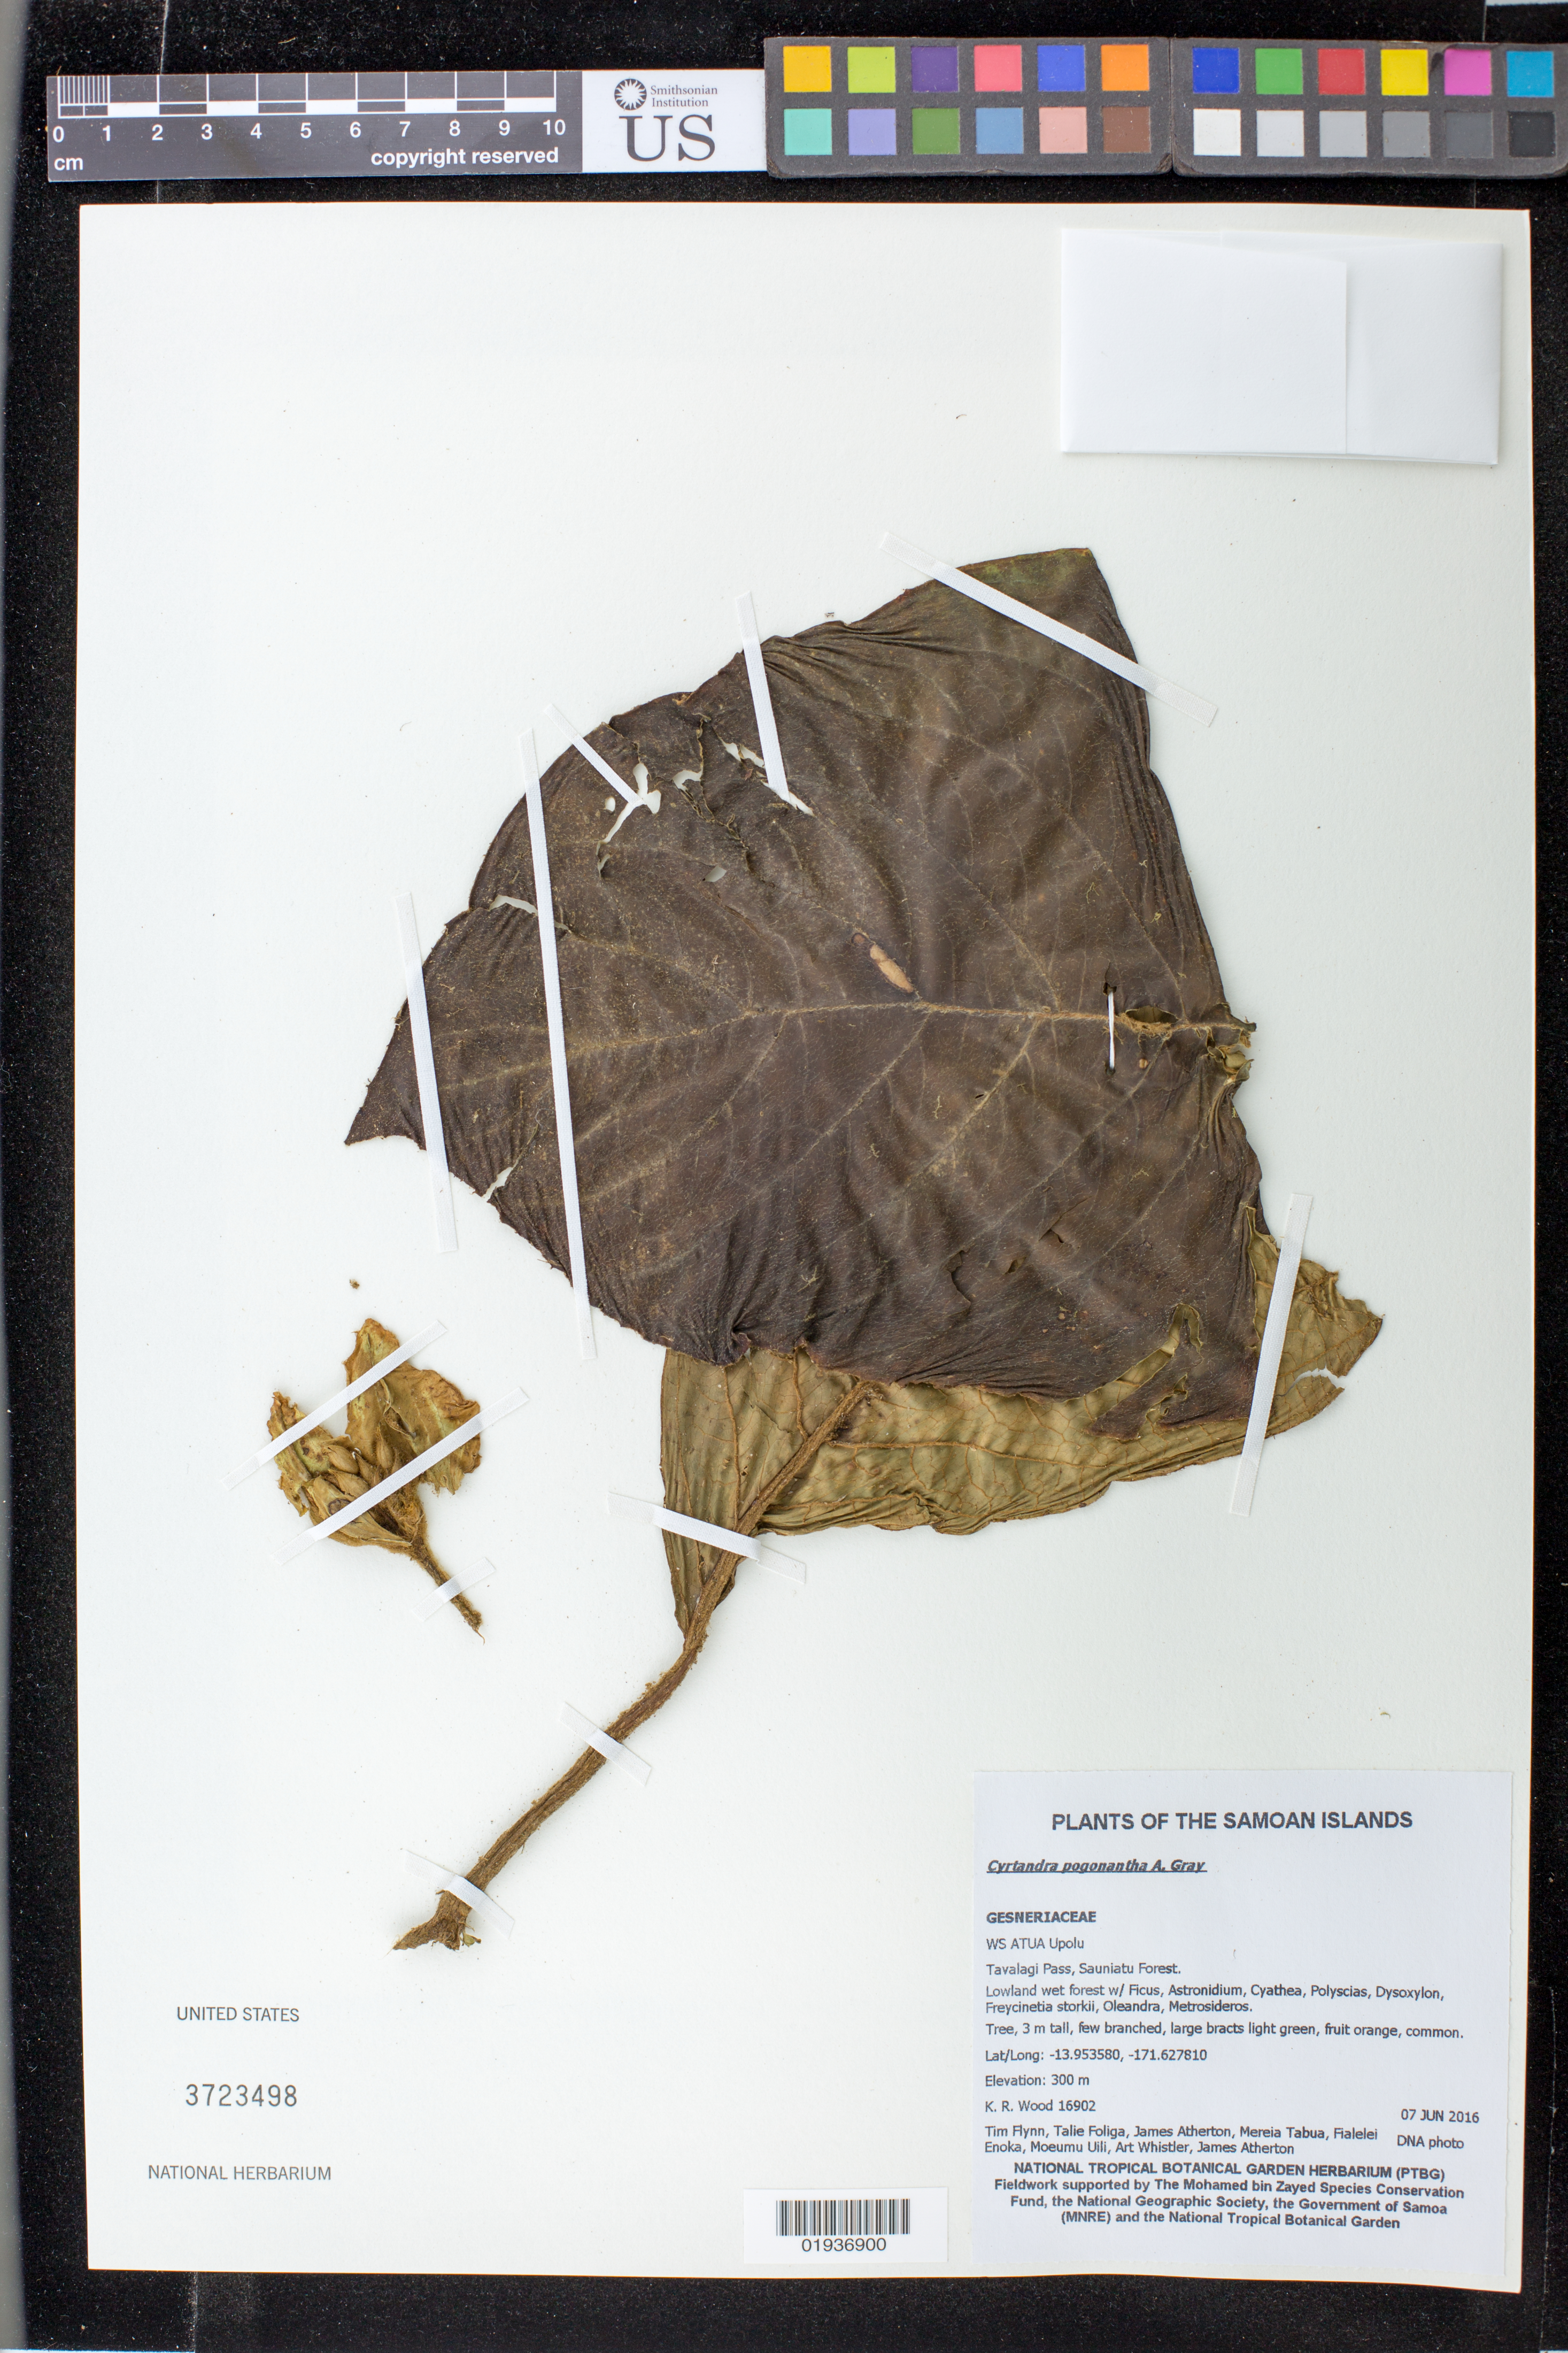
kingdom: Plantae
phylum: Tracheophyta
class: Magnoliopsida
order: Lamiales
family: Gesneriaceae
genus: Cyrtandra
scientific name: Cyrtandra pogonantha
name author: A. Gray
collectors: K. R. Wood, T. W. Flynn, T. Foliga, J. Atherton, M. Tabua, F. Enoka, M. Uili & A. Whistler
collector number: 16902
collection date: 2016-06-07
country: Samoa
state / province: Atua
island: Upolu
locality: Upolu, Tavalagi Pass, Sauniatu Forest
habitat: Lowland wet forest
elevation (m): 300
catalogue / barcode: US 3723498